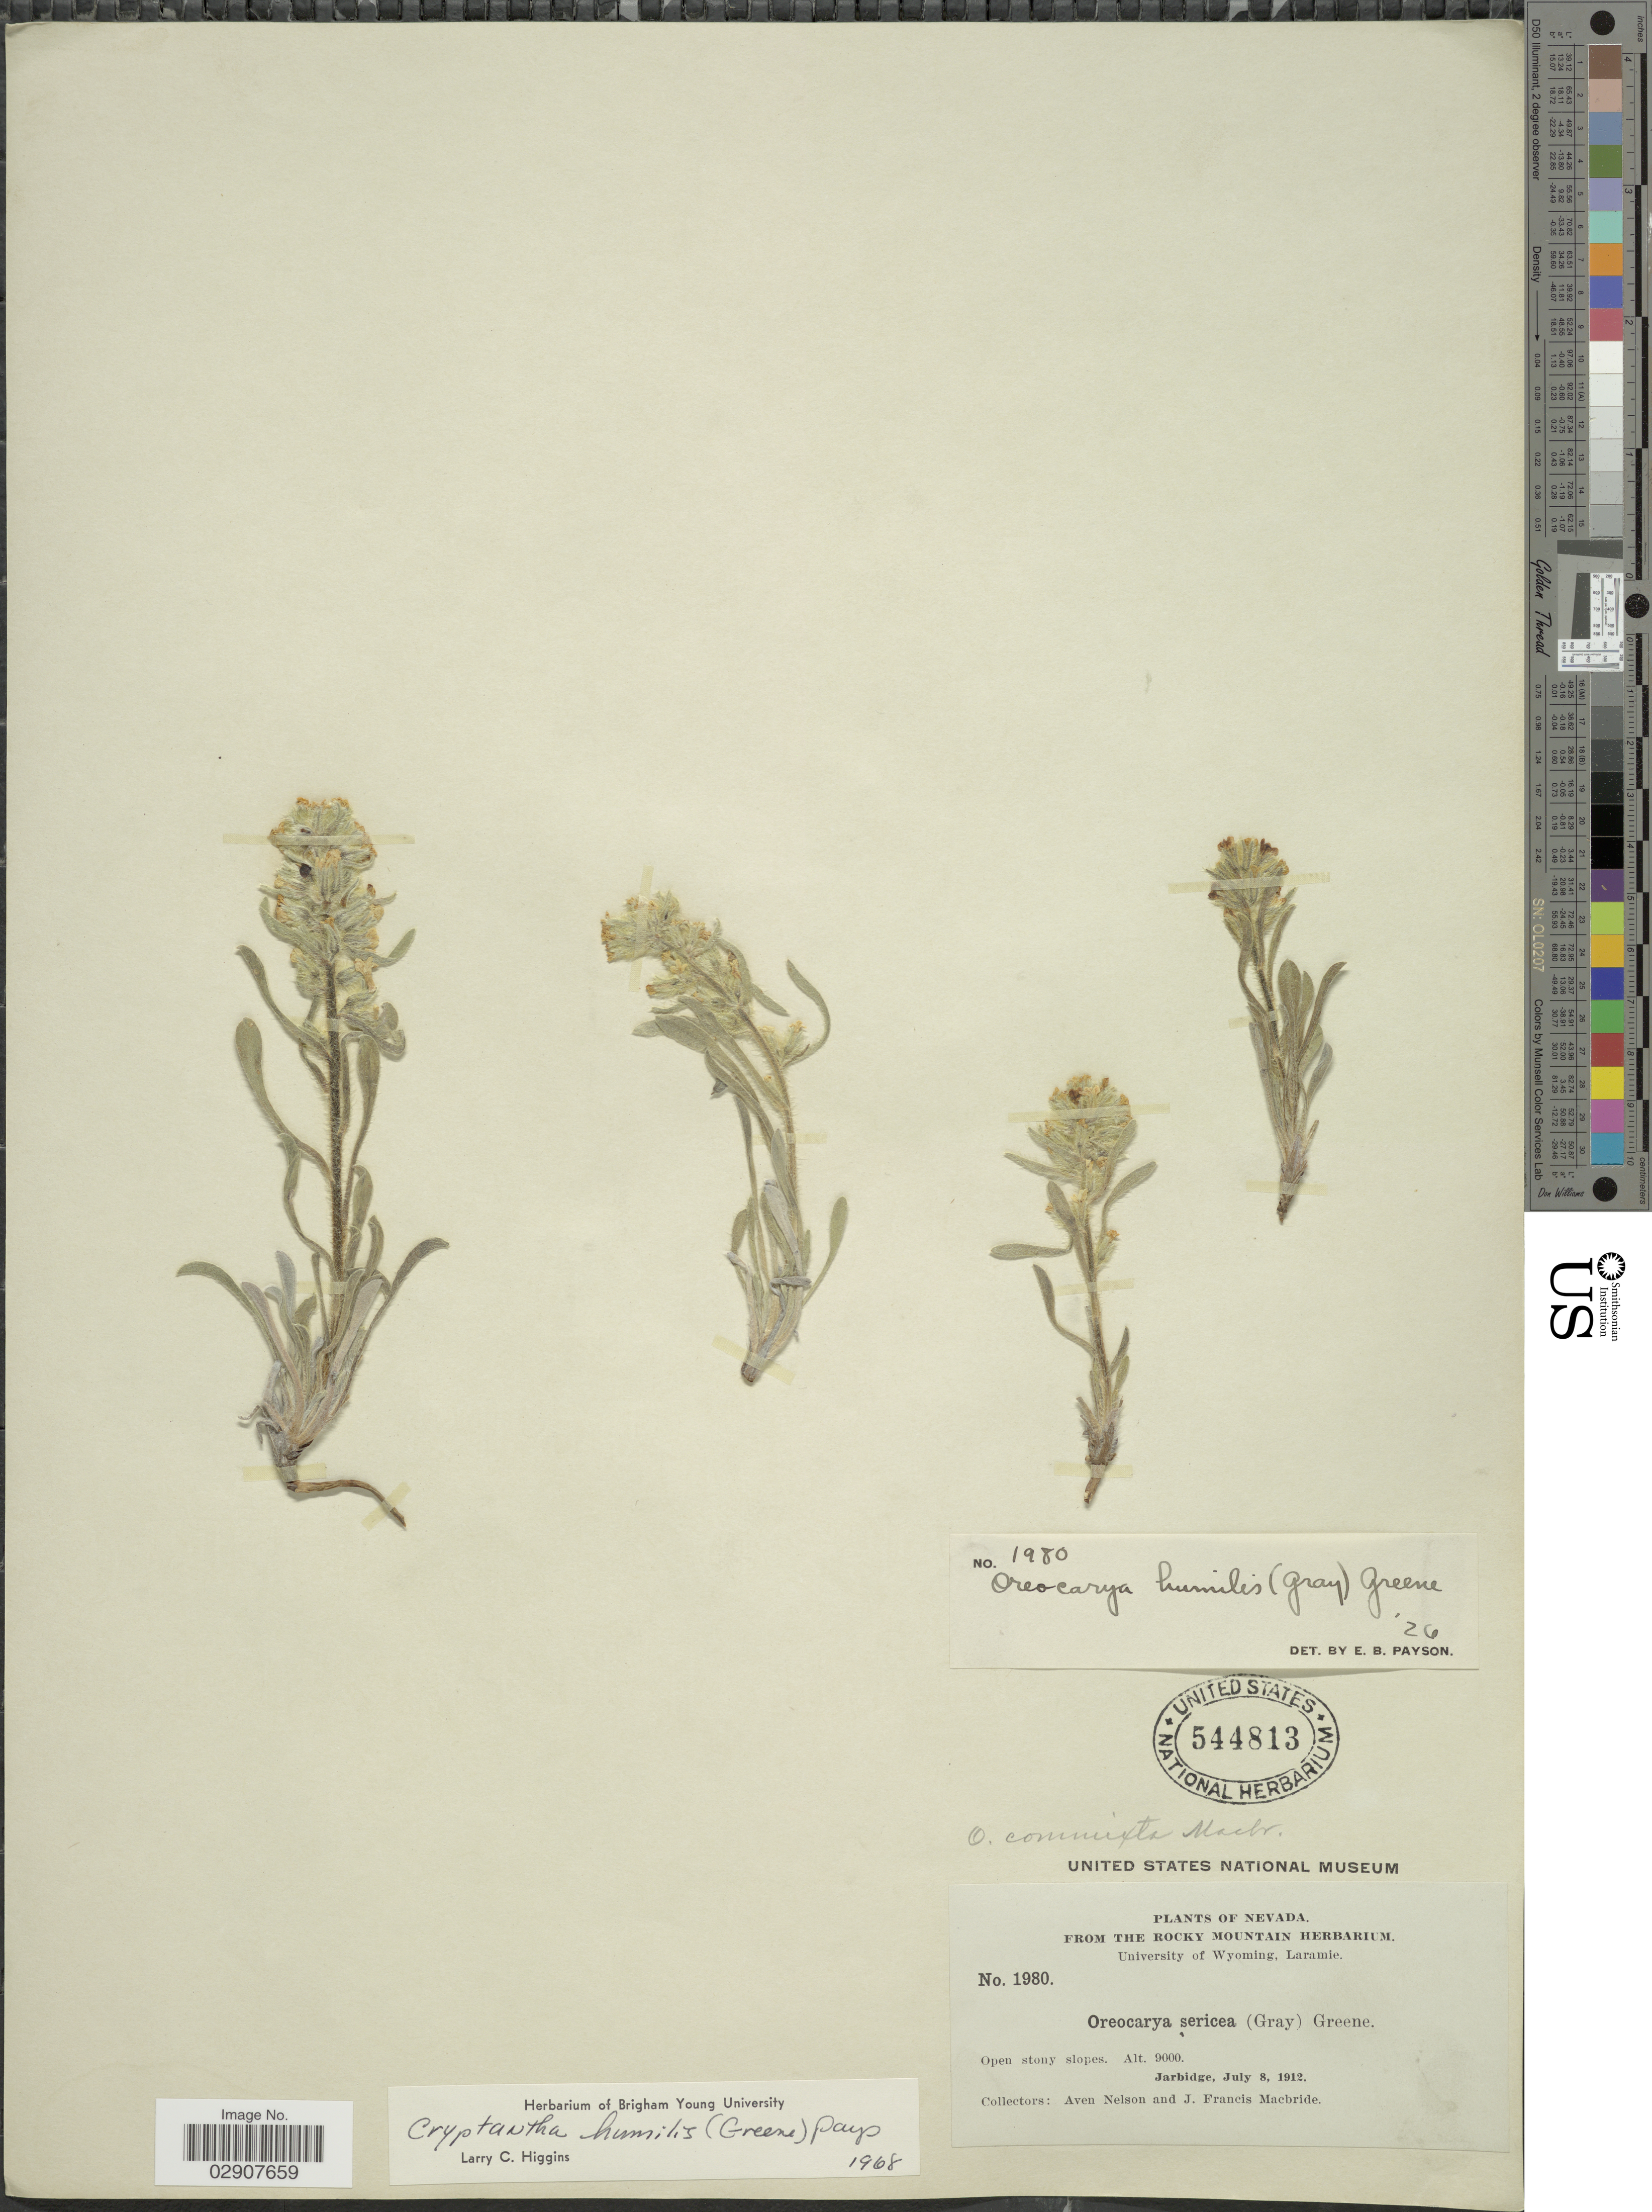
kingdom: Plantae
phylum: Tracheophyta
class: Magnoliopsida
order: Boraginales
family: Boraginaceae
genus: Cryptantha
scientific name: Cryptantha humilis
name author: (Greene) Payson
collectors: A. Nelson & J. F. Macbride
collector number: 1980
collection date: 1912-07-08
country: United States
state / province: Nevada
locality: Jarbdige.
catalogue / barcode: US 544813